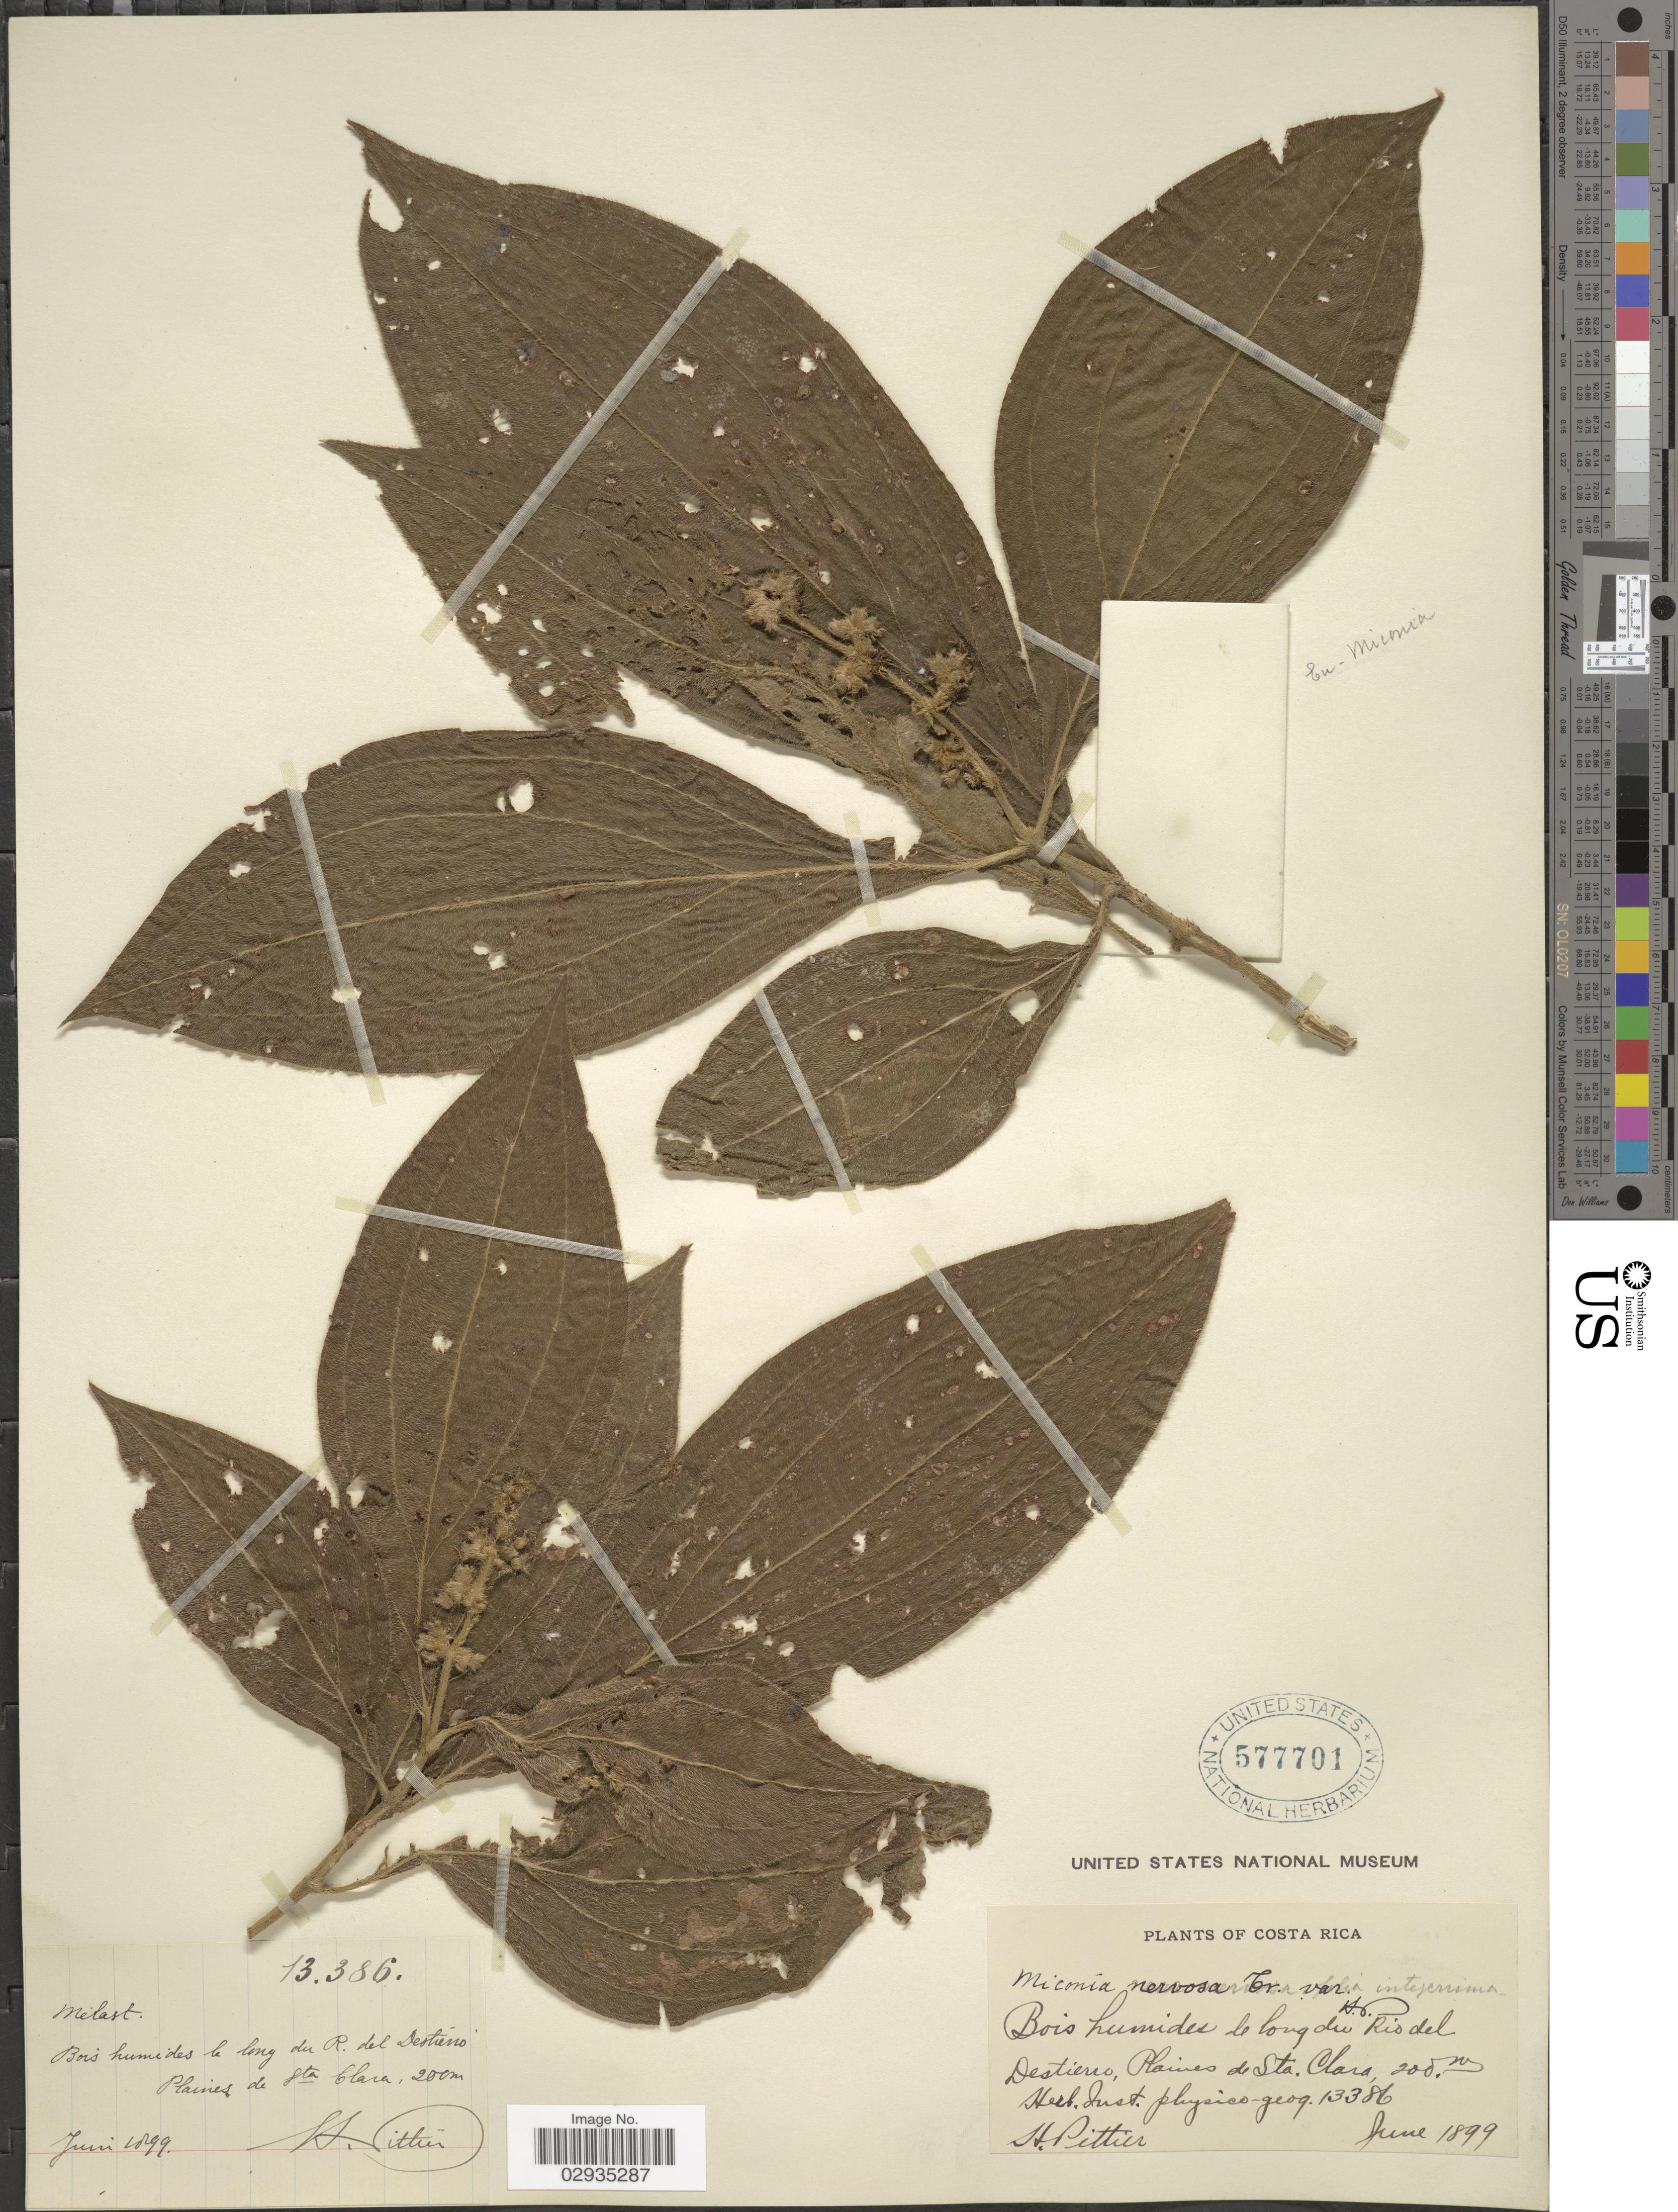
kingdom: Plantae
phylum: Tracheophyta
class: Magnoliopsida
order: Myrtales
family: Melastomataceae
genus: Miconia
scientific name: Miconia nervosa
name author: (Sm.) Triana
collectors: H. F. Pittier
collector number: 13386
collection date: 1899-06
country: Costa Rica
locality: Bois humides le long du Rio del Destieno, Plaines de Sta. Clara.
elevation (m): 200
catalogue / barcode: US 577701